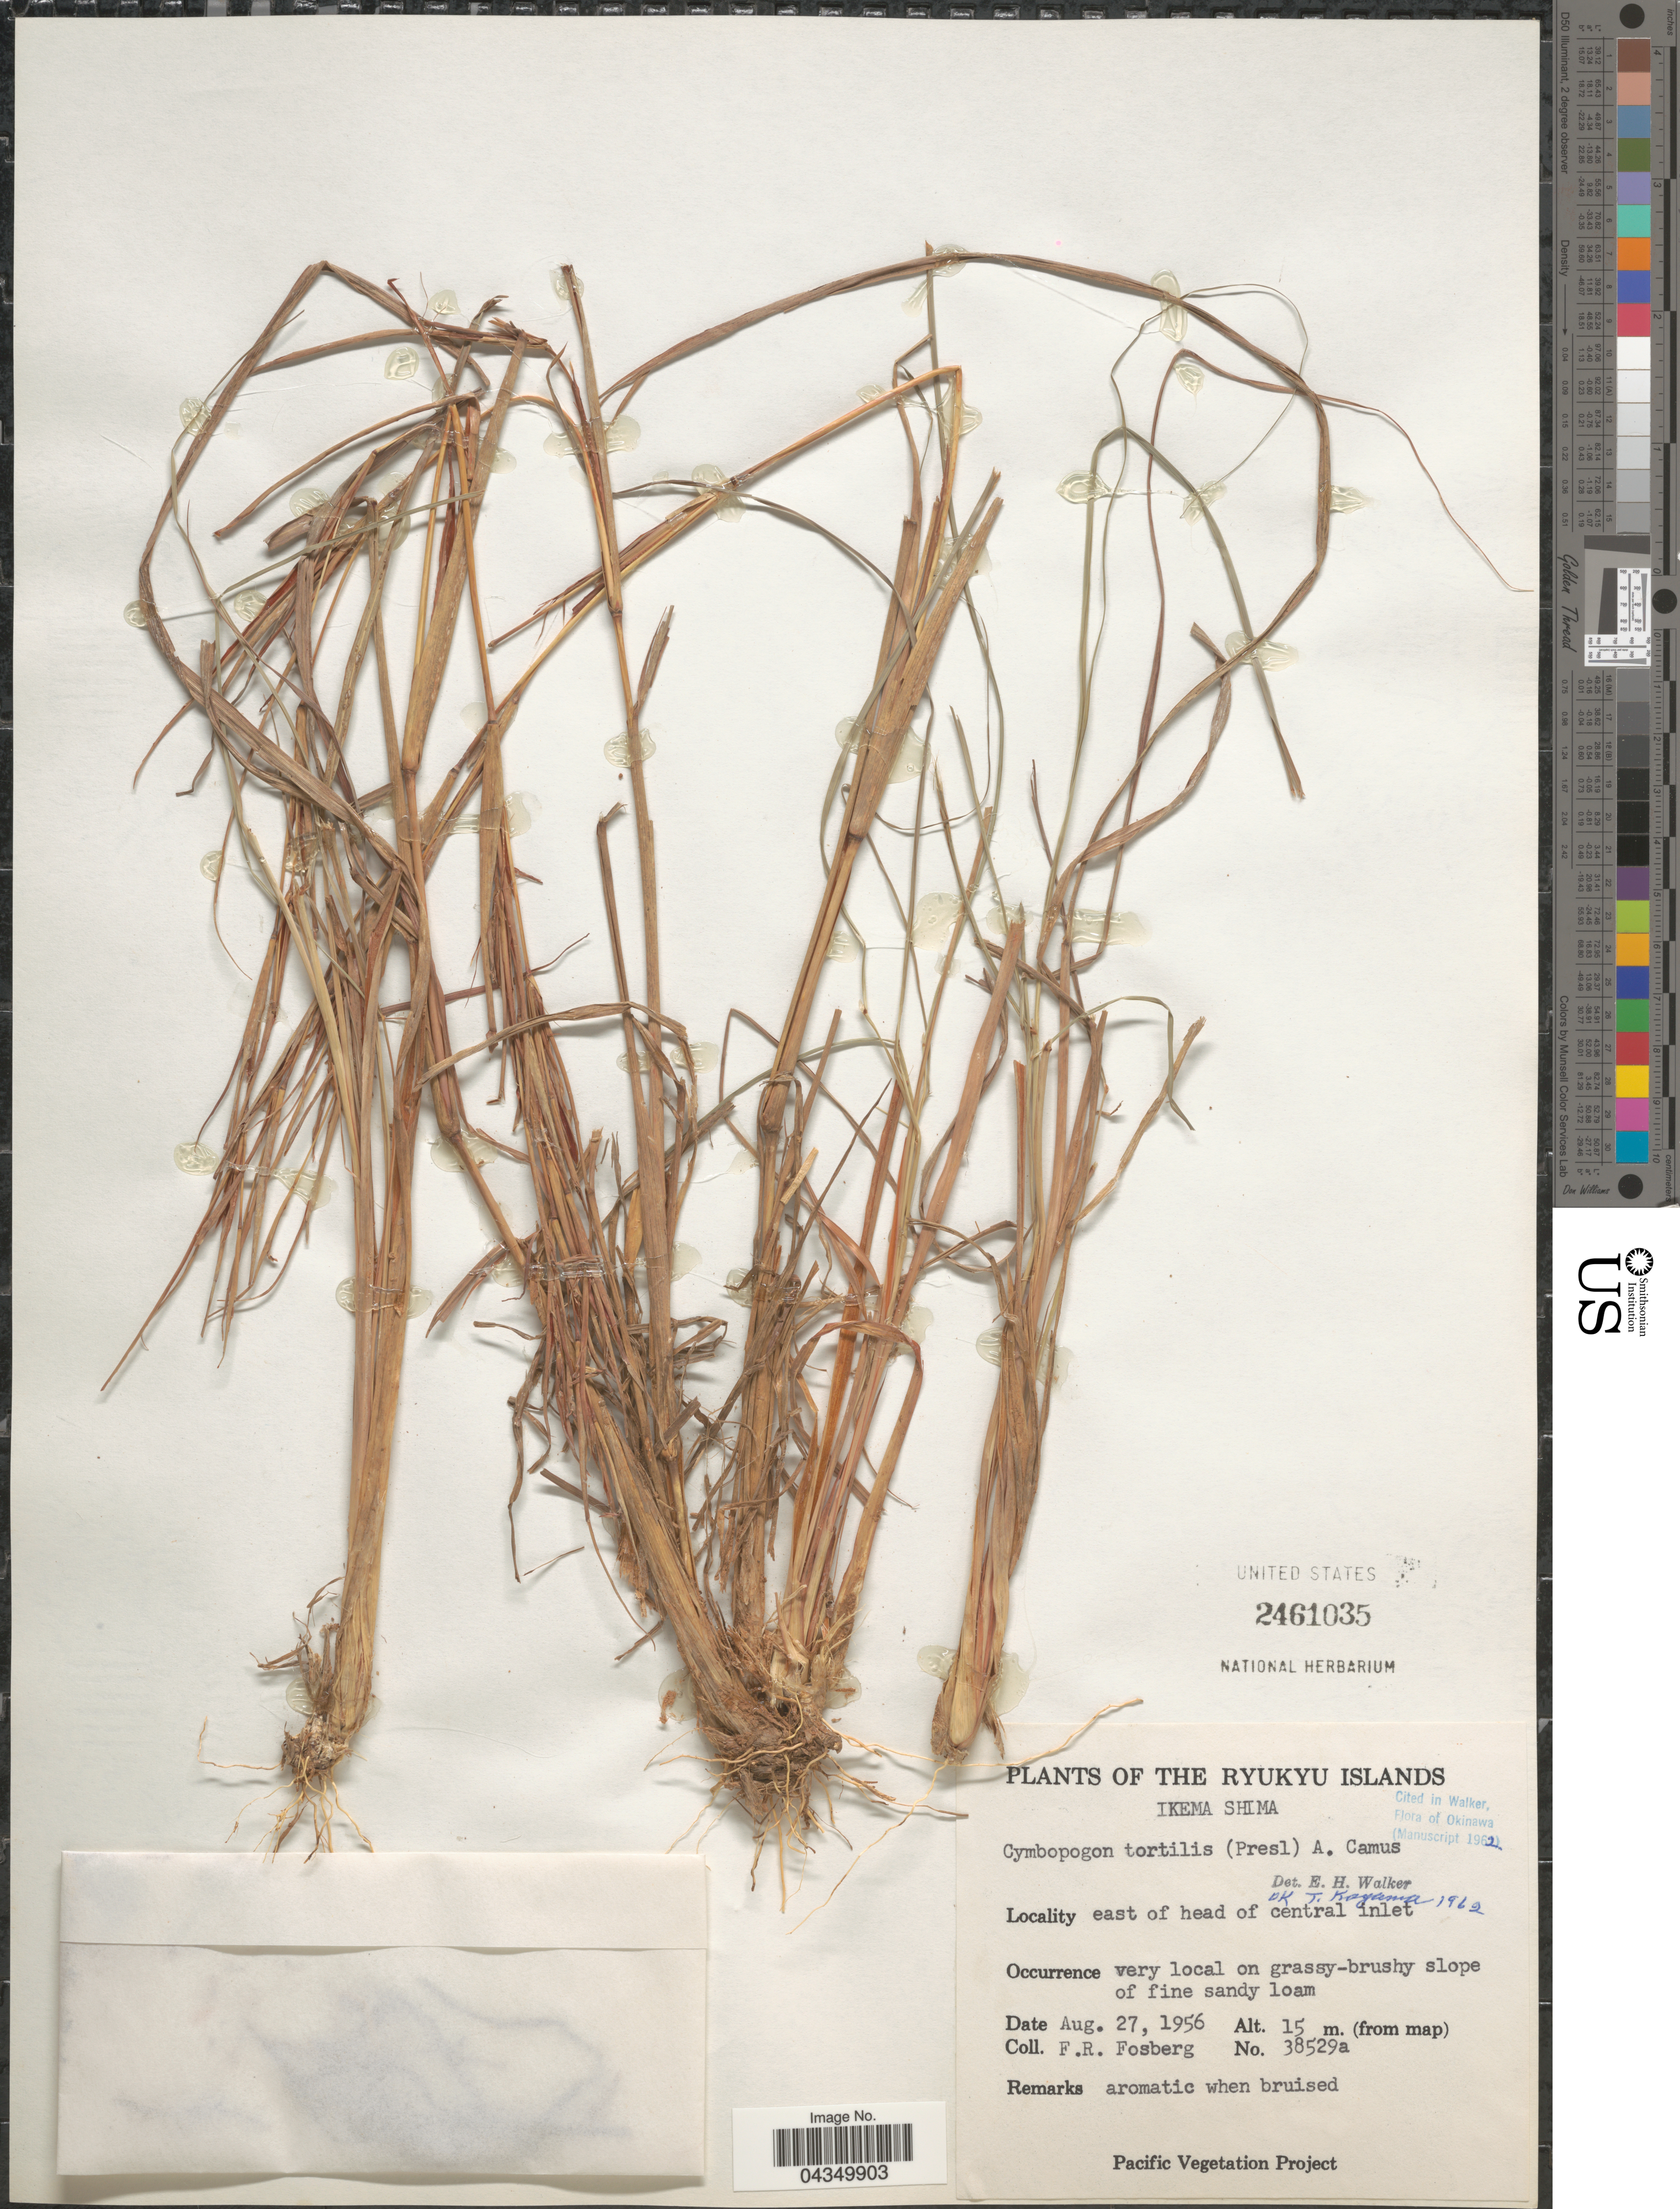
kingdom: Plantae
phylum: Tracheophyta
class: Liliopsida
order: Poales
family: Poaceae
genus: Cymbopogon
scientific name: Cymbopogon goeringii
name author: A. Camus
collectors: F. R. Fosberg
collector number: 38529a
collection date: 1956-08-27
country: Japan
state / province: Okinawa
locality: The Ryukyu Islands. Ikema Shima. East of head of central inlet.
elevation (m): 15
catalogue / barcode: US 2461035